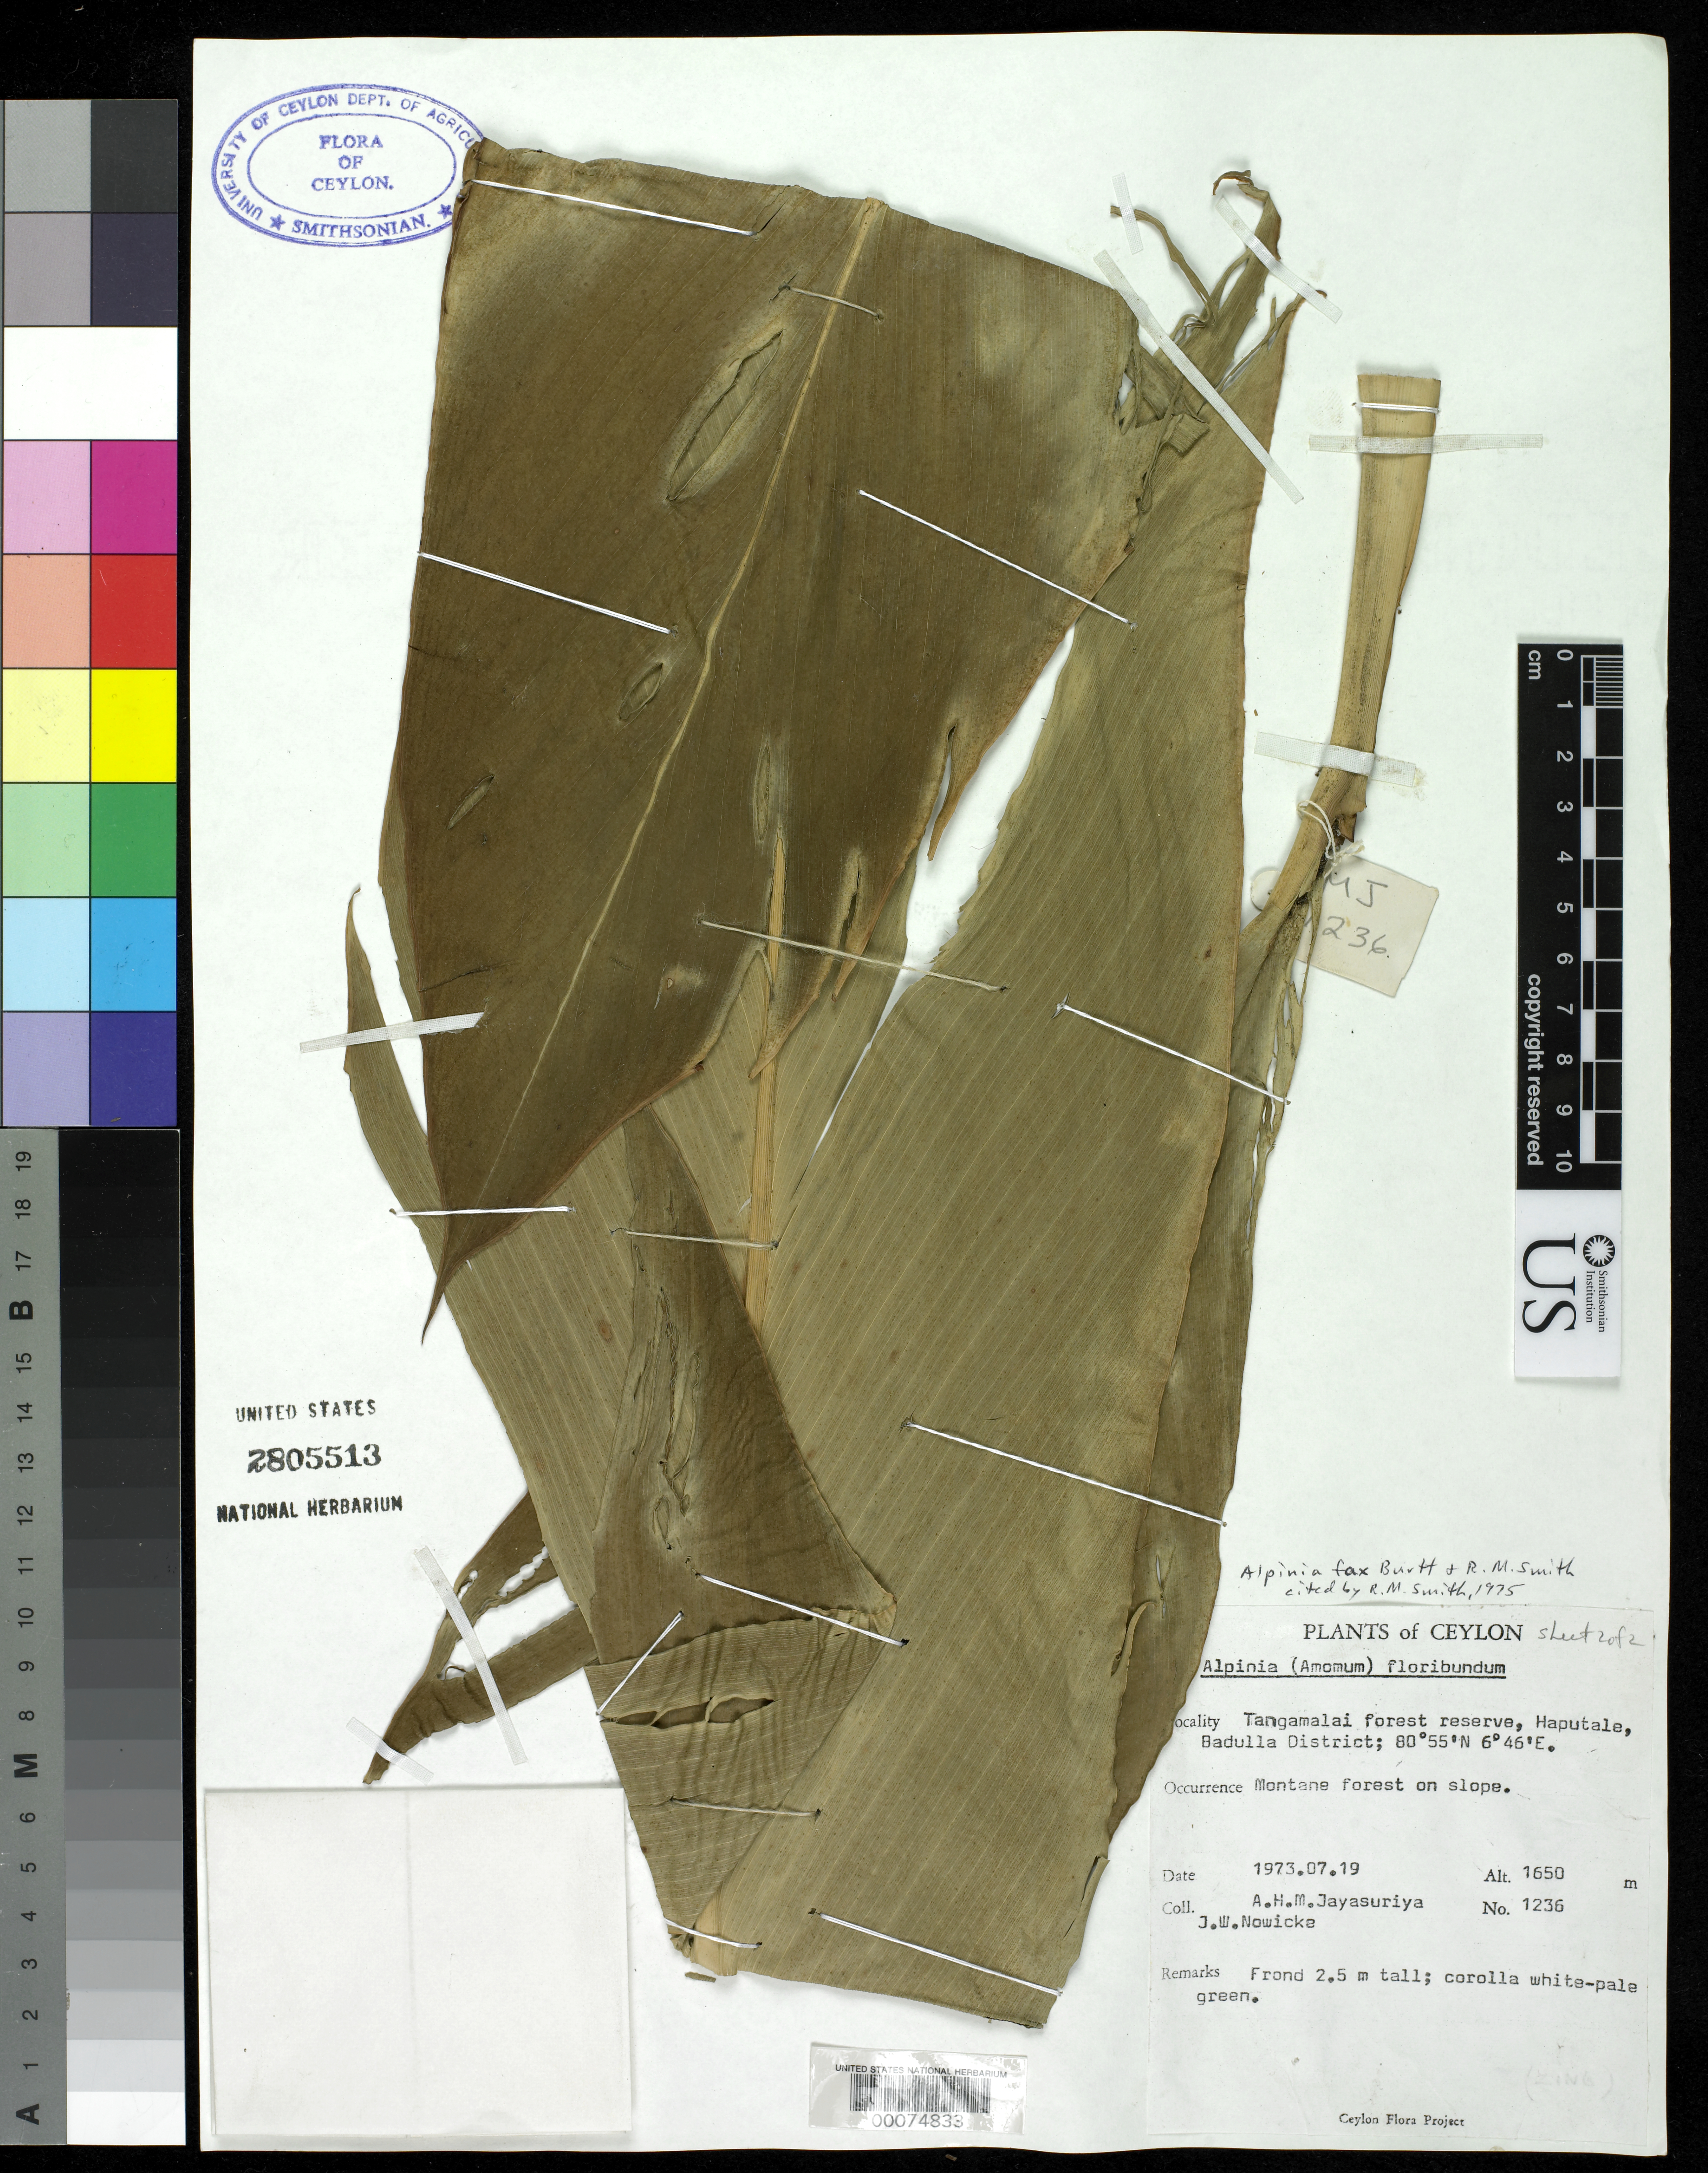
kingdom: Plantae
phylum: Tracheophyta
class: Liliopsida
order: Zingiberales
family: Zingiberaceae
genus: Alpinia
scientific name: Alpinia fax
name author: B.L. Burtt & R.M. Sm.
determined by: Smith, R. M.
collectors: A. H. Jayasuriya & J. W. Nowicke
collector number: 1236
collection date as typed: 19 Jul 1973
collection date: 1973-07-19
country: Sri Lanka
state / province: Western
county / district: Badulla Dist.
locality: Haputale, tangamalai forest reserve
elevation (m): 1650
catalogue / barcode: US 2805513